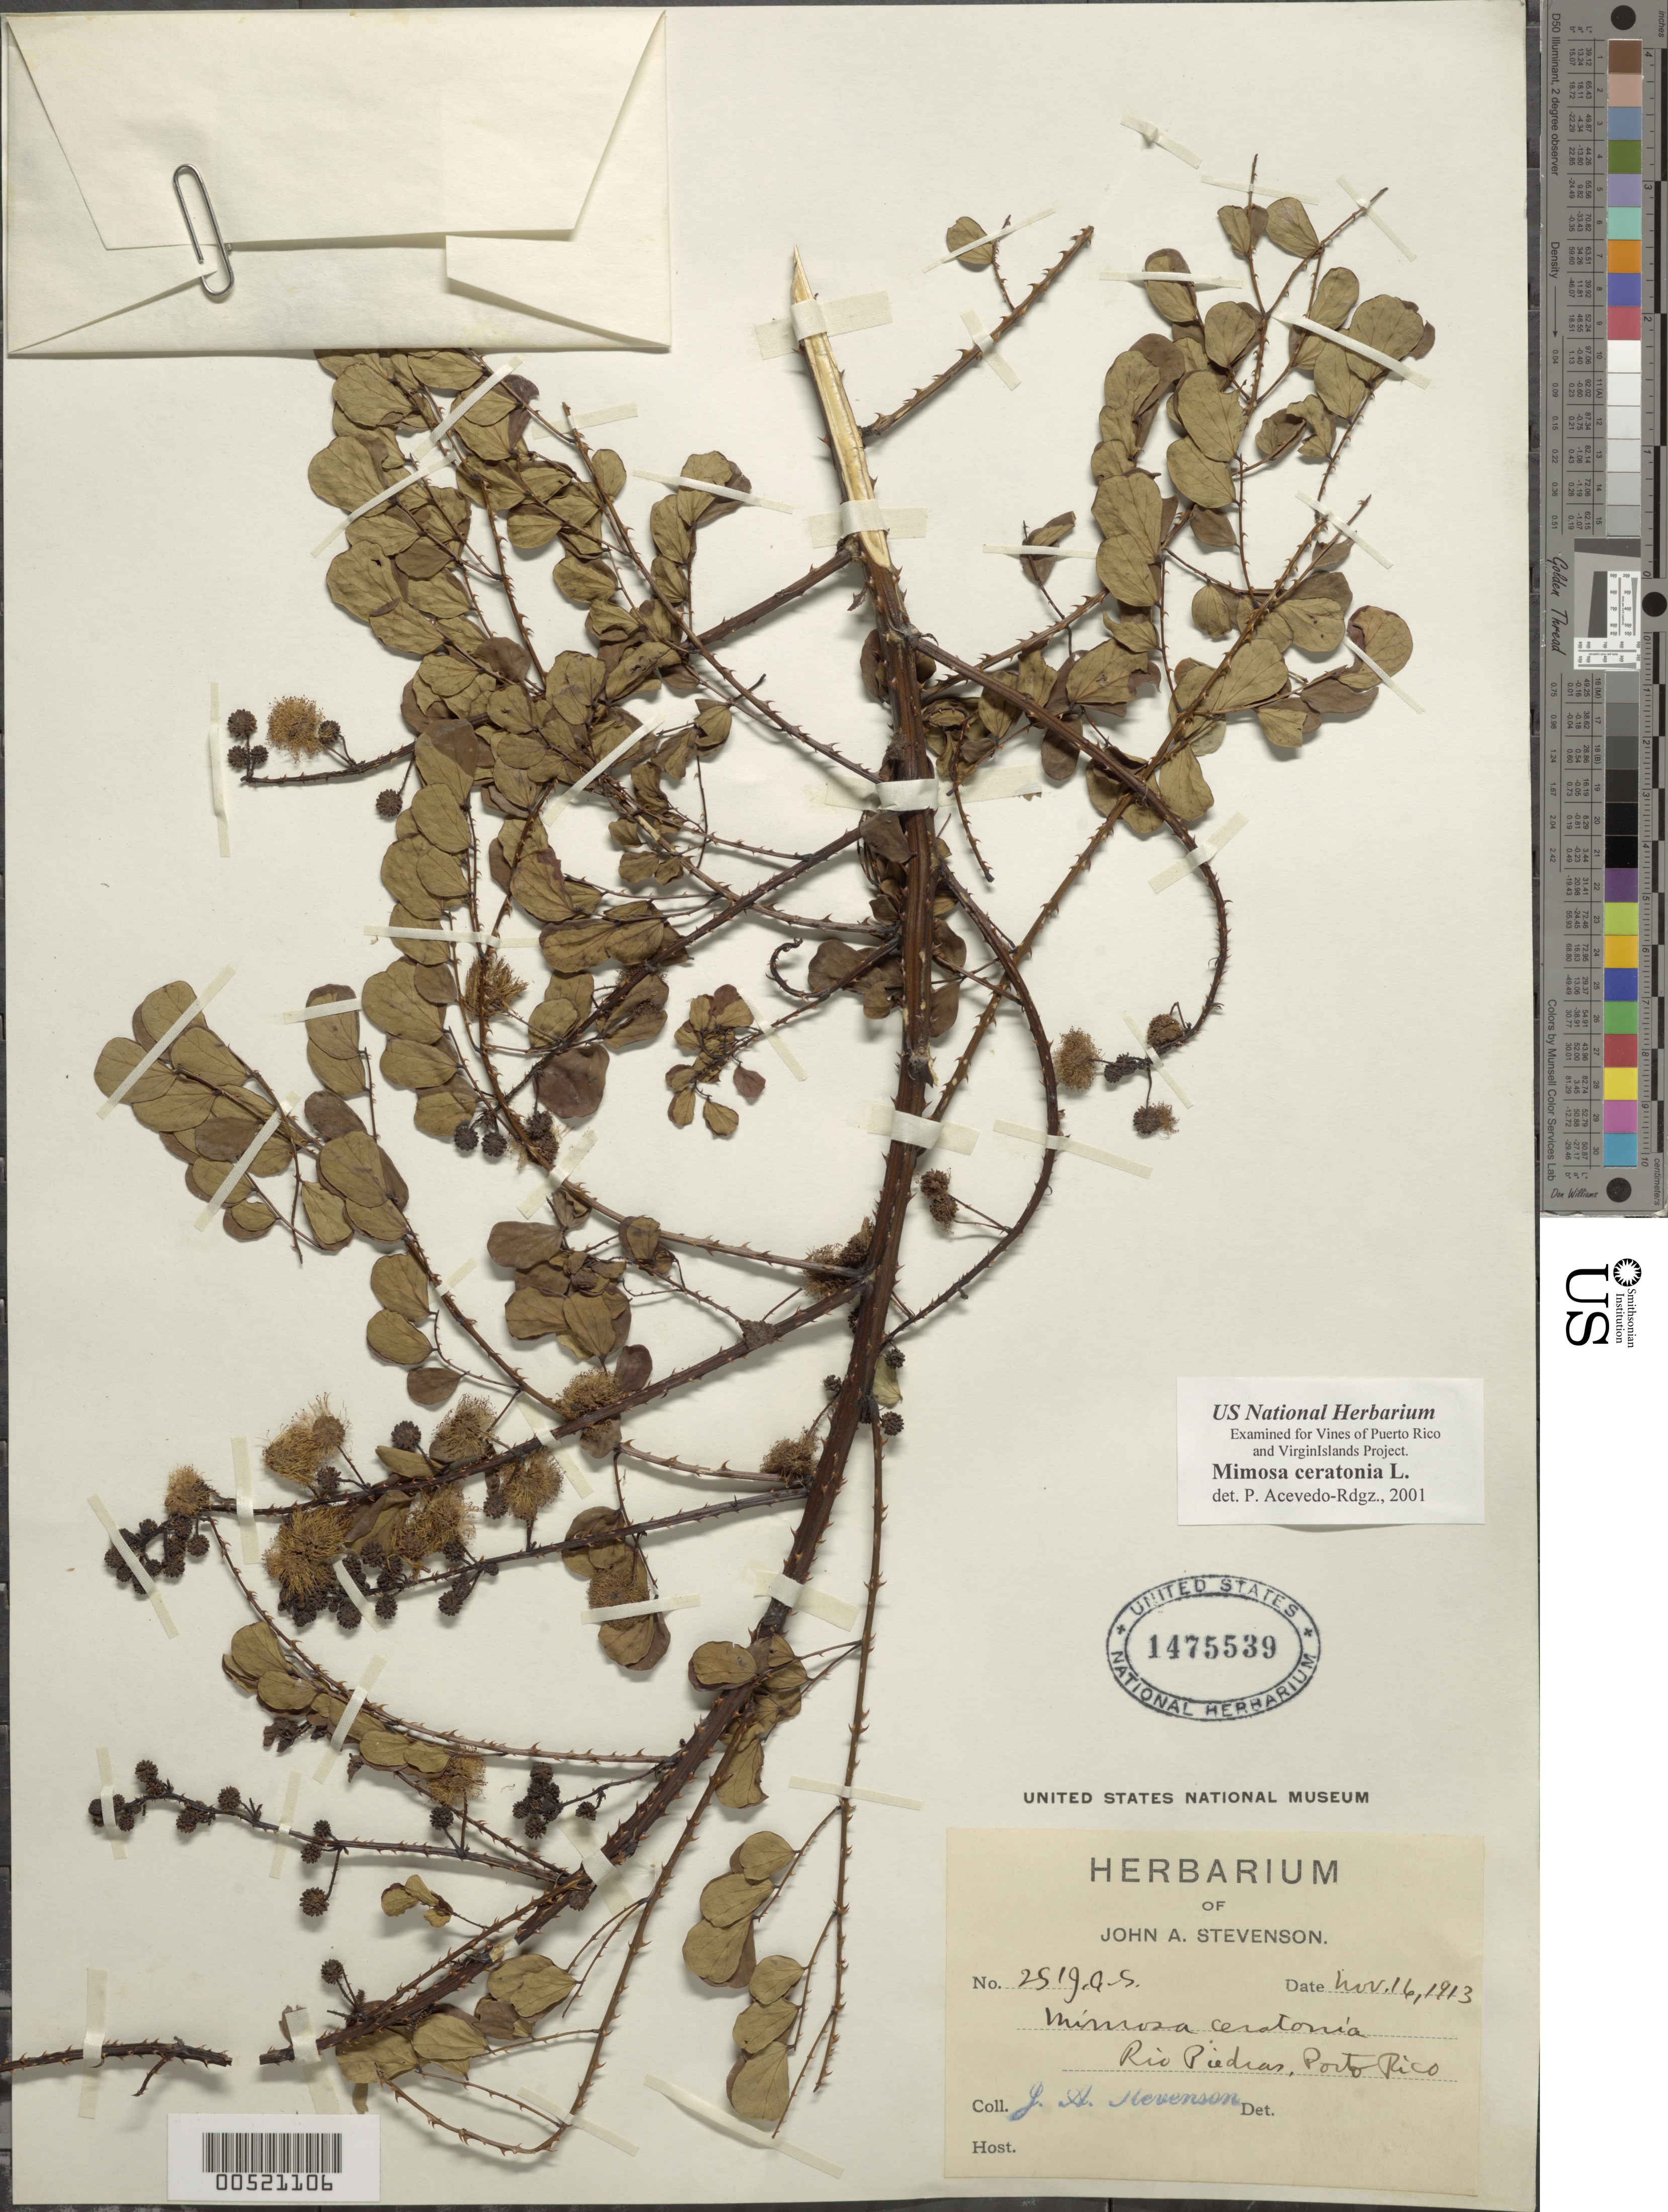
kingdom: Plantae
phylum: Tracheophyta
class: Magnoliopsida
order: Fabales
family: Fabaceae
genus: Mimosa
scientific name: Mimosa ceratonia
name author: L.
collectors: J. Stevenson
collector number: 251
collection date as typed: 16 Nov 1913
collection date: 1913-11-16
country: Puerto Rico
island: Greater Antilles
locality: Rio Piedras.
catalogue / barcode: US 1475539